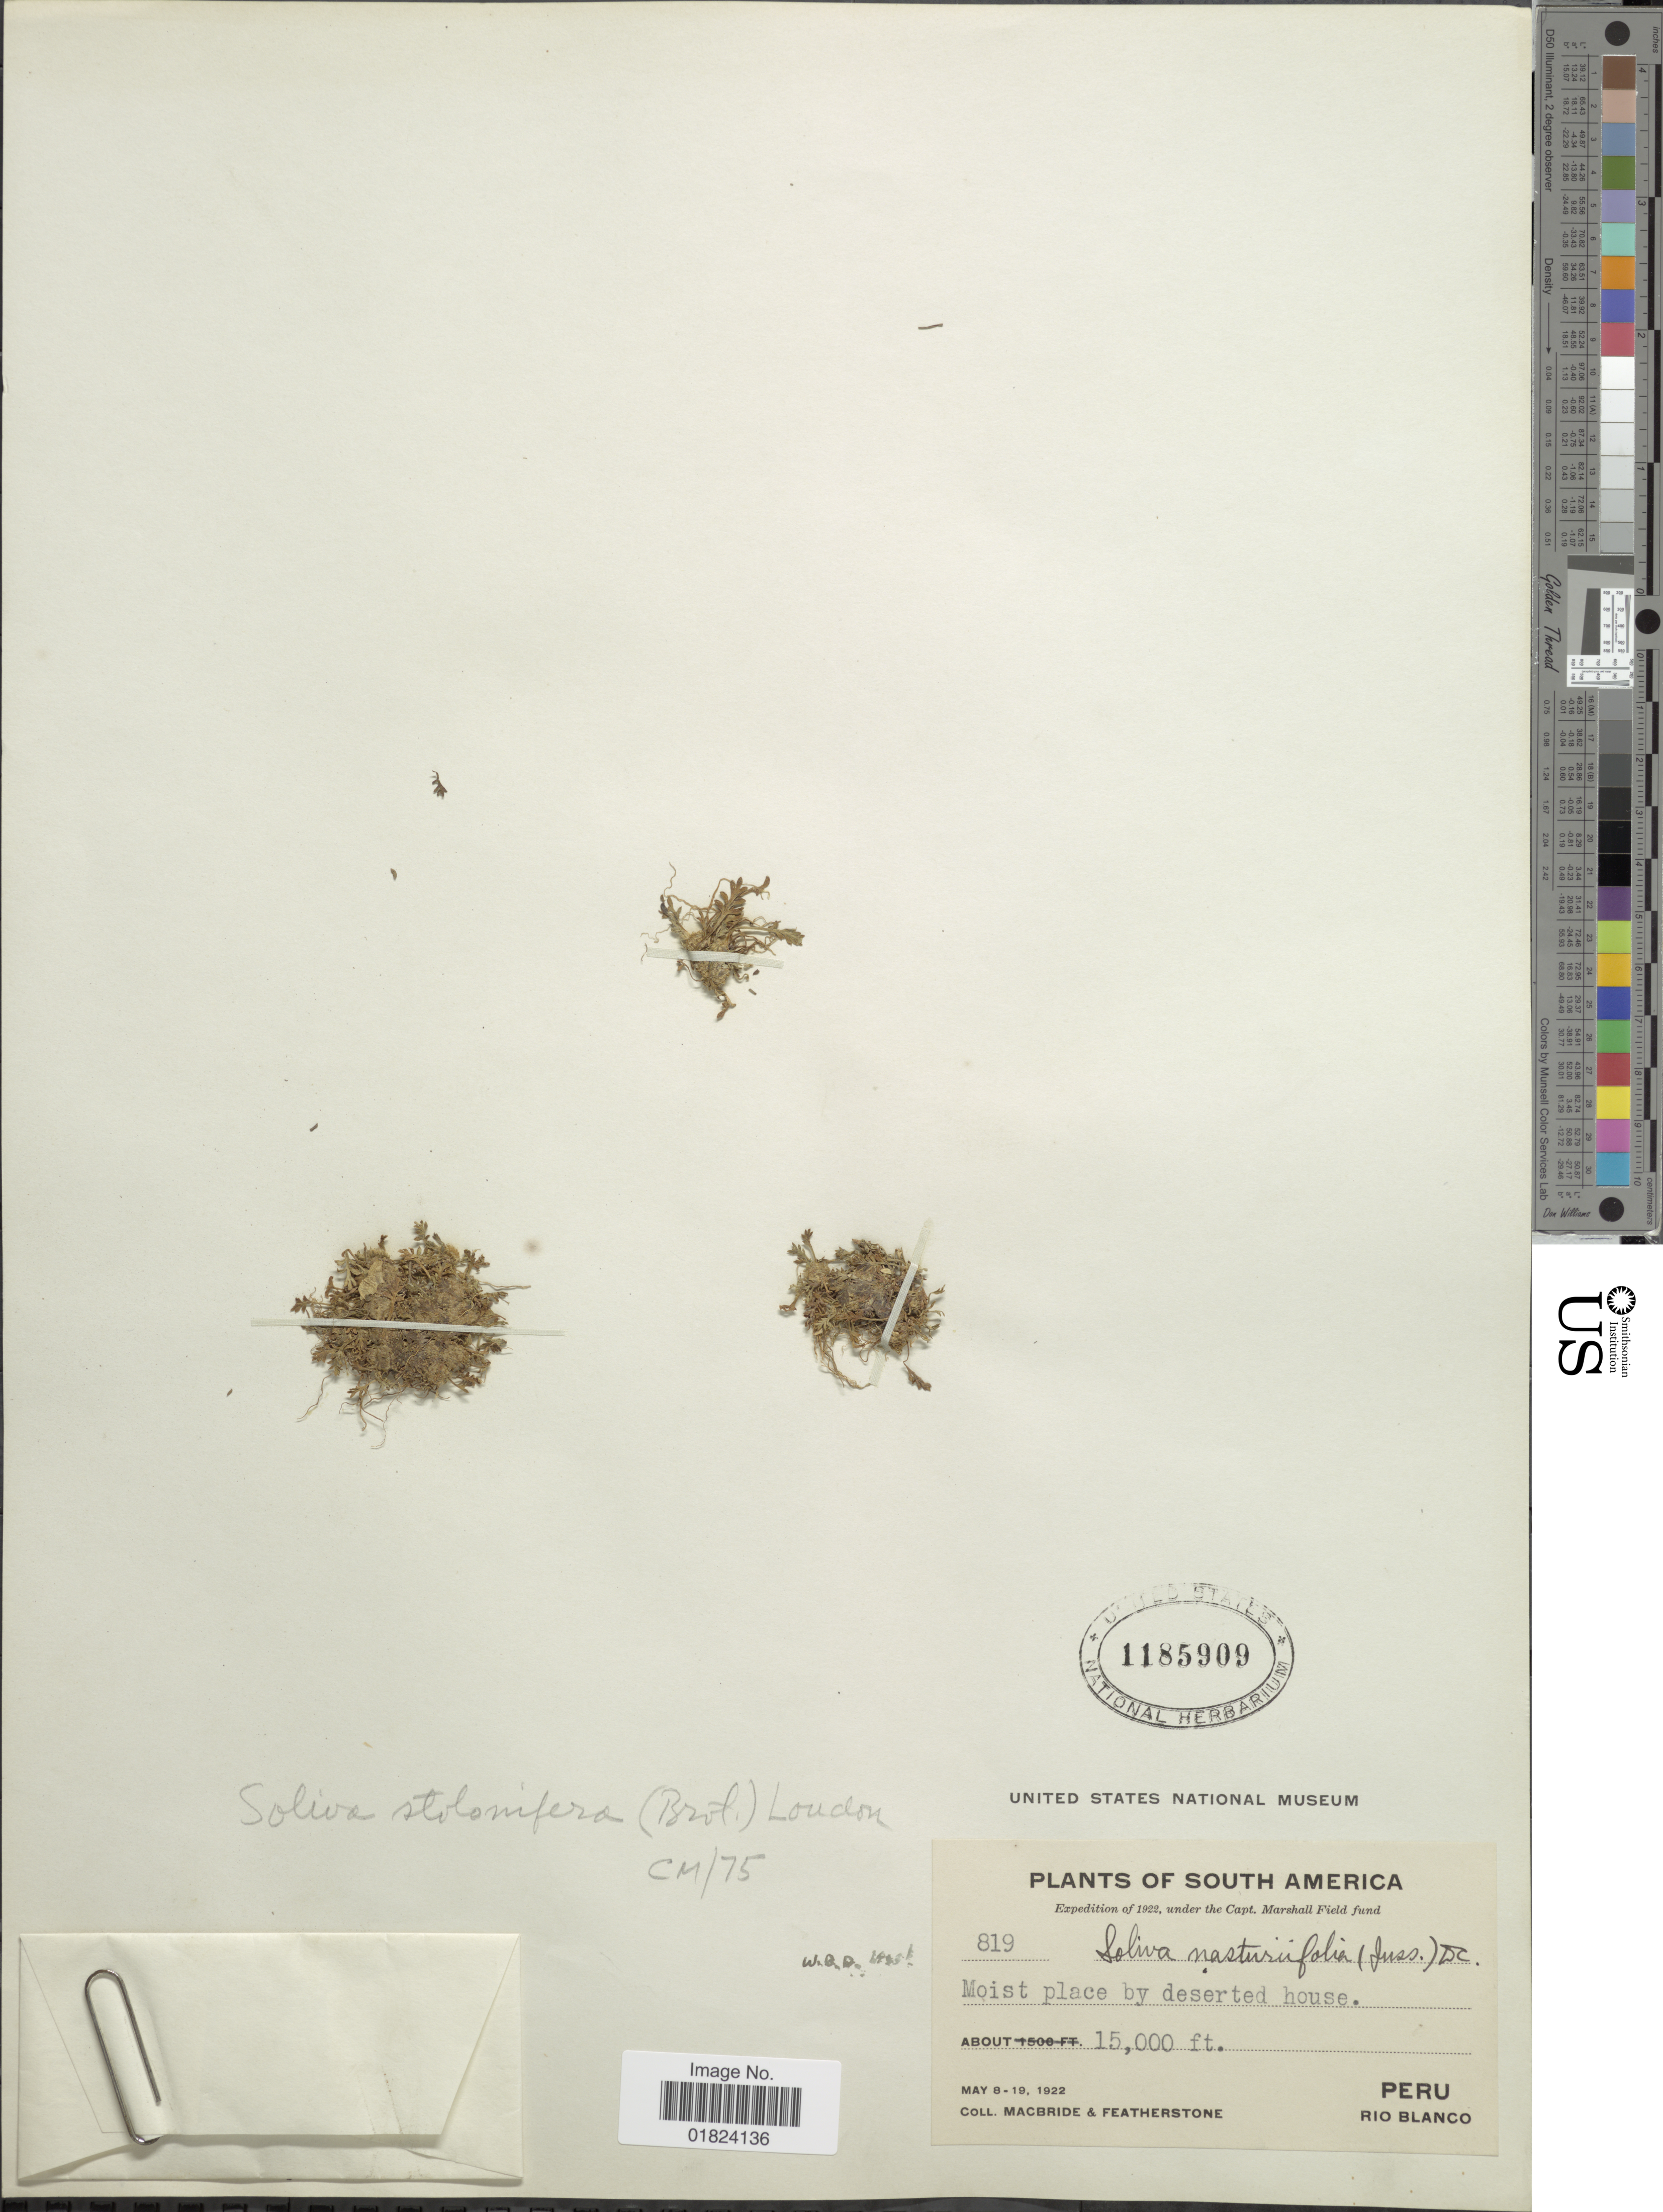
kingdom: Plantae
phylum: Tracheophyta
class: Magnoliopsida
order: Asterales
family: Asteraceae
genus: Soliva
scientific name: Soliva stolonifera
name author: (Brot.) Loudon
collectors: Macbride, -- & -. Featherstone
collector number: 819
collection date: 1922-05-08/1922-05-19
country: Peru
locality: Moist place by deserted house, Rio Blanco.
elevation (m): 4572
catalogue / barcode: US 1185909